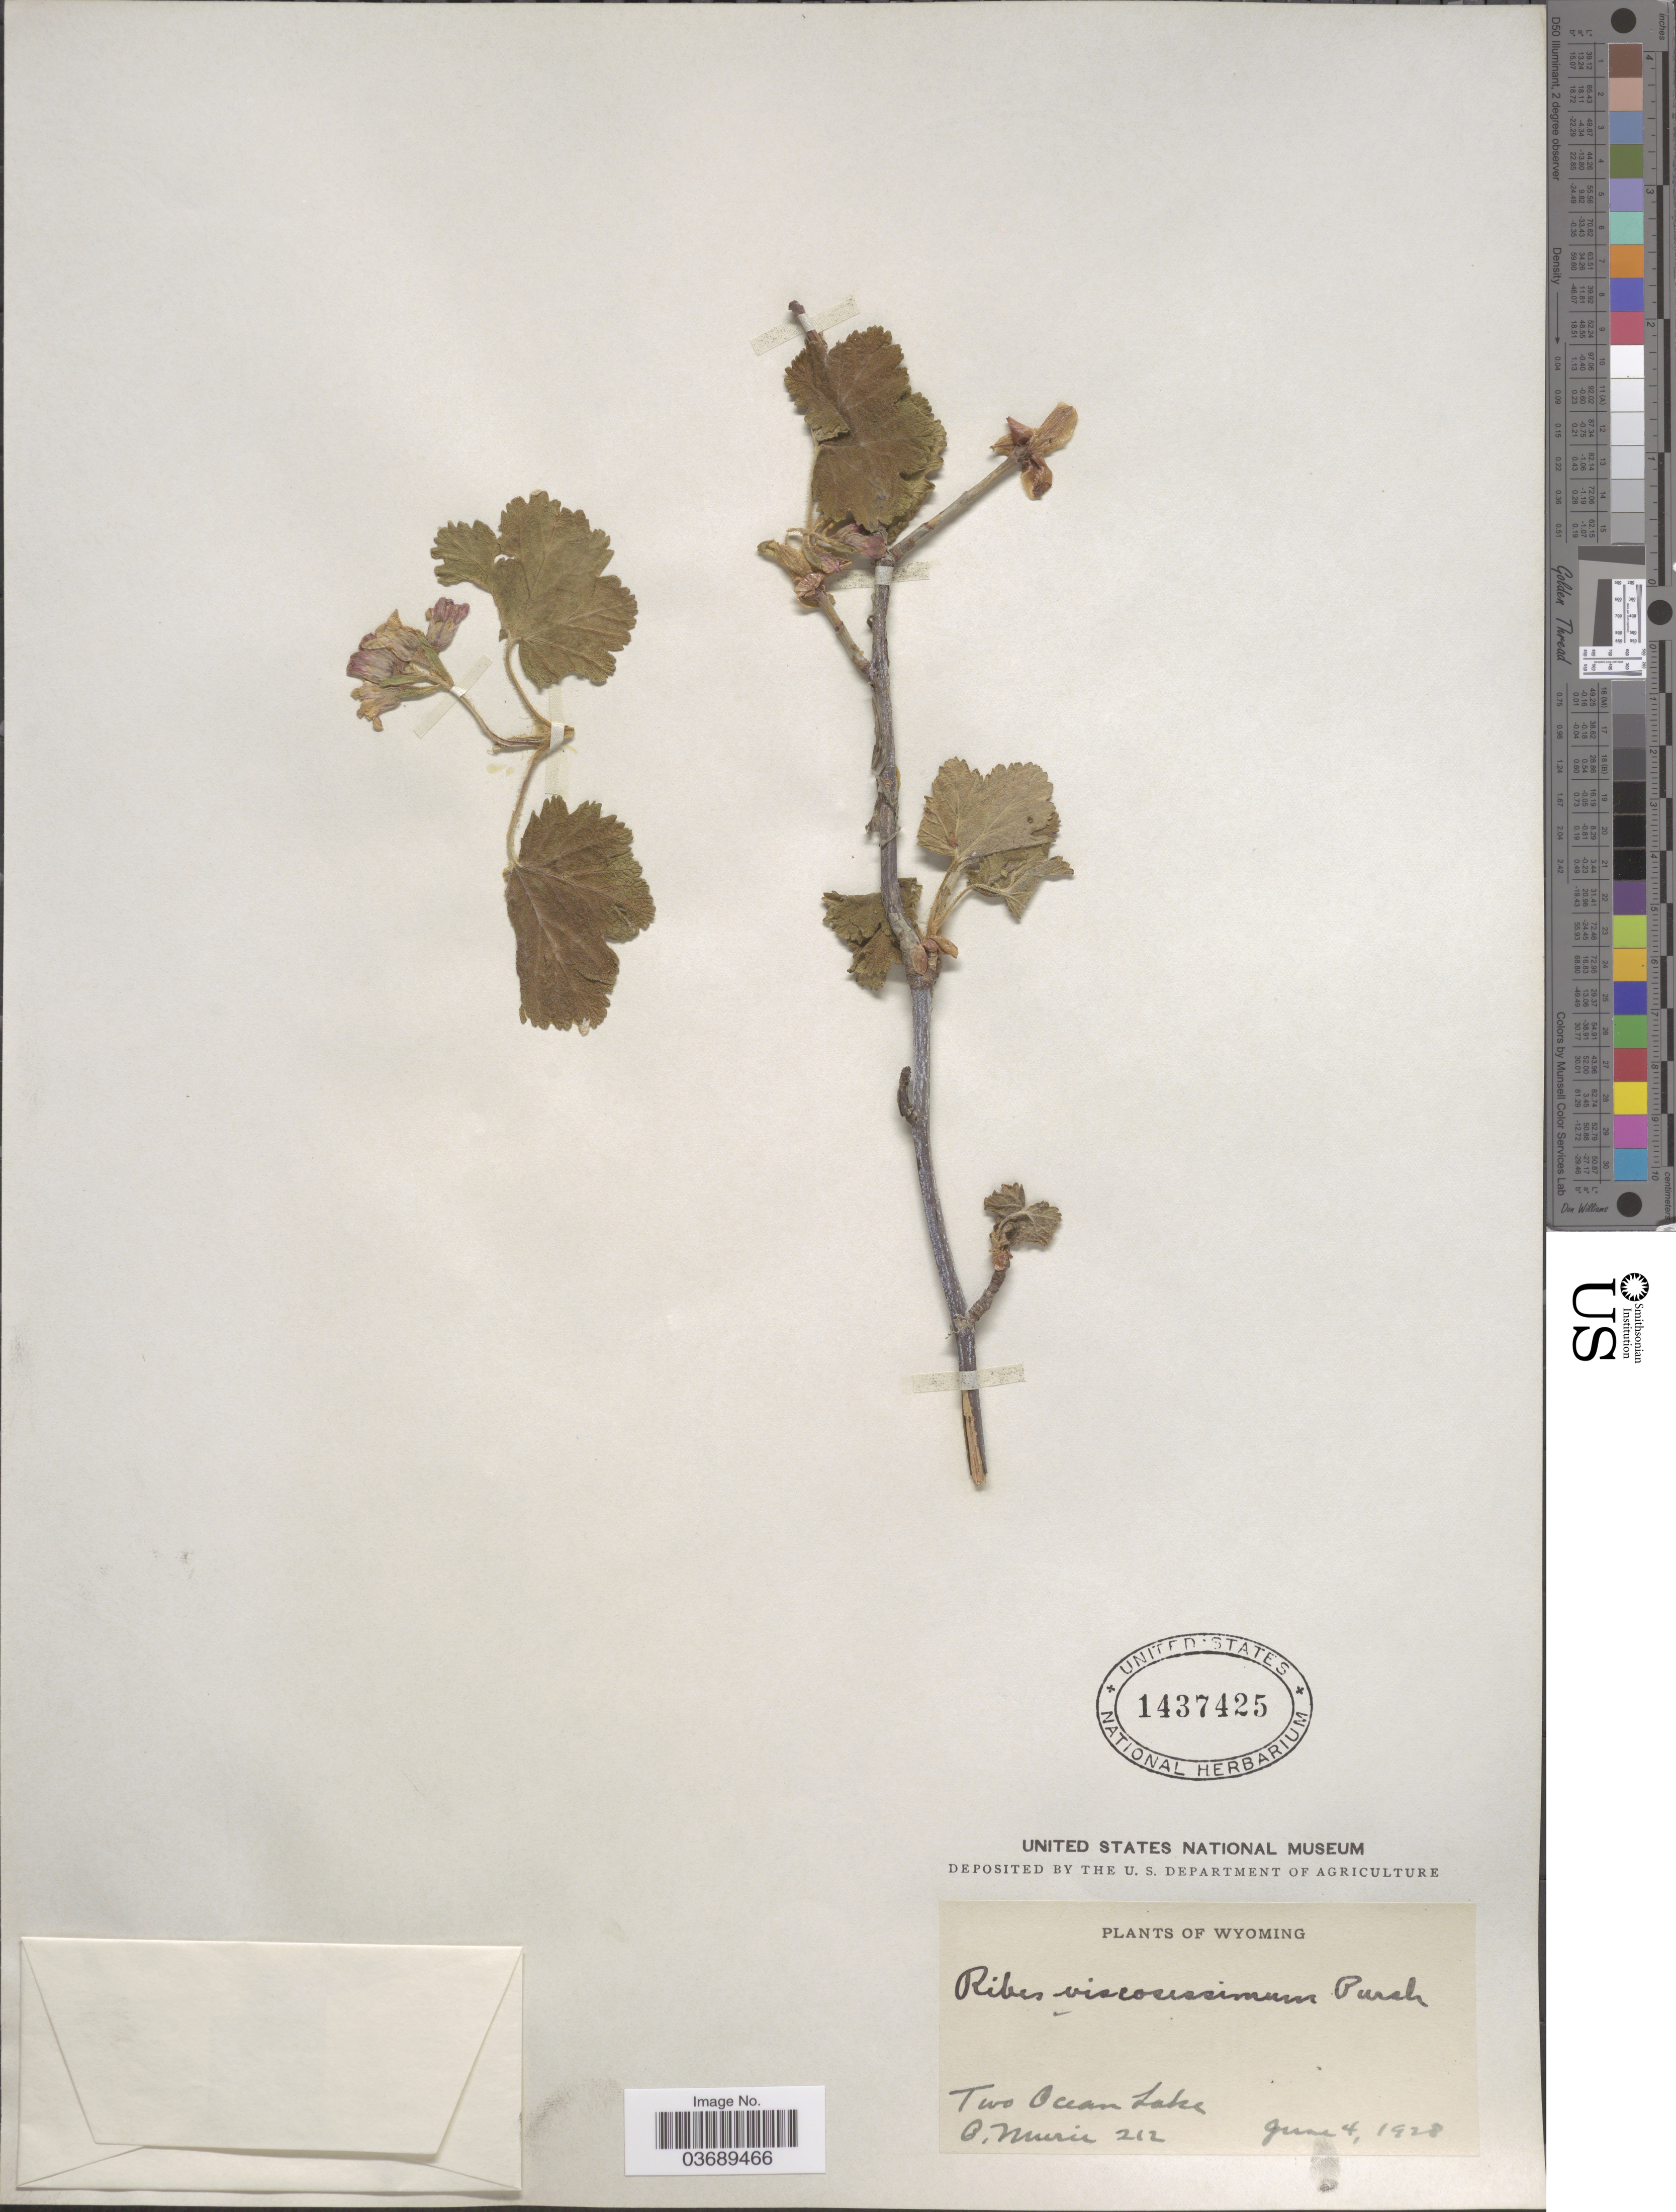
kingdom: Plantae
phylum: Tracheophyta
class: Magnoliopsida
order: Saxifragales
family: Grossulariaceae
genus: Ribes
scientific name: Ribes viscosissimum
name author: Pursh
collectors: O. Murie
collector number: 212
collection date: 1928-06-04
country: United States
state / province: Wyoming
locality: Two Ocean Lake.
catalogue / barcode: US 1437425